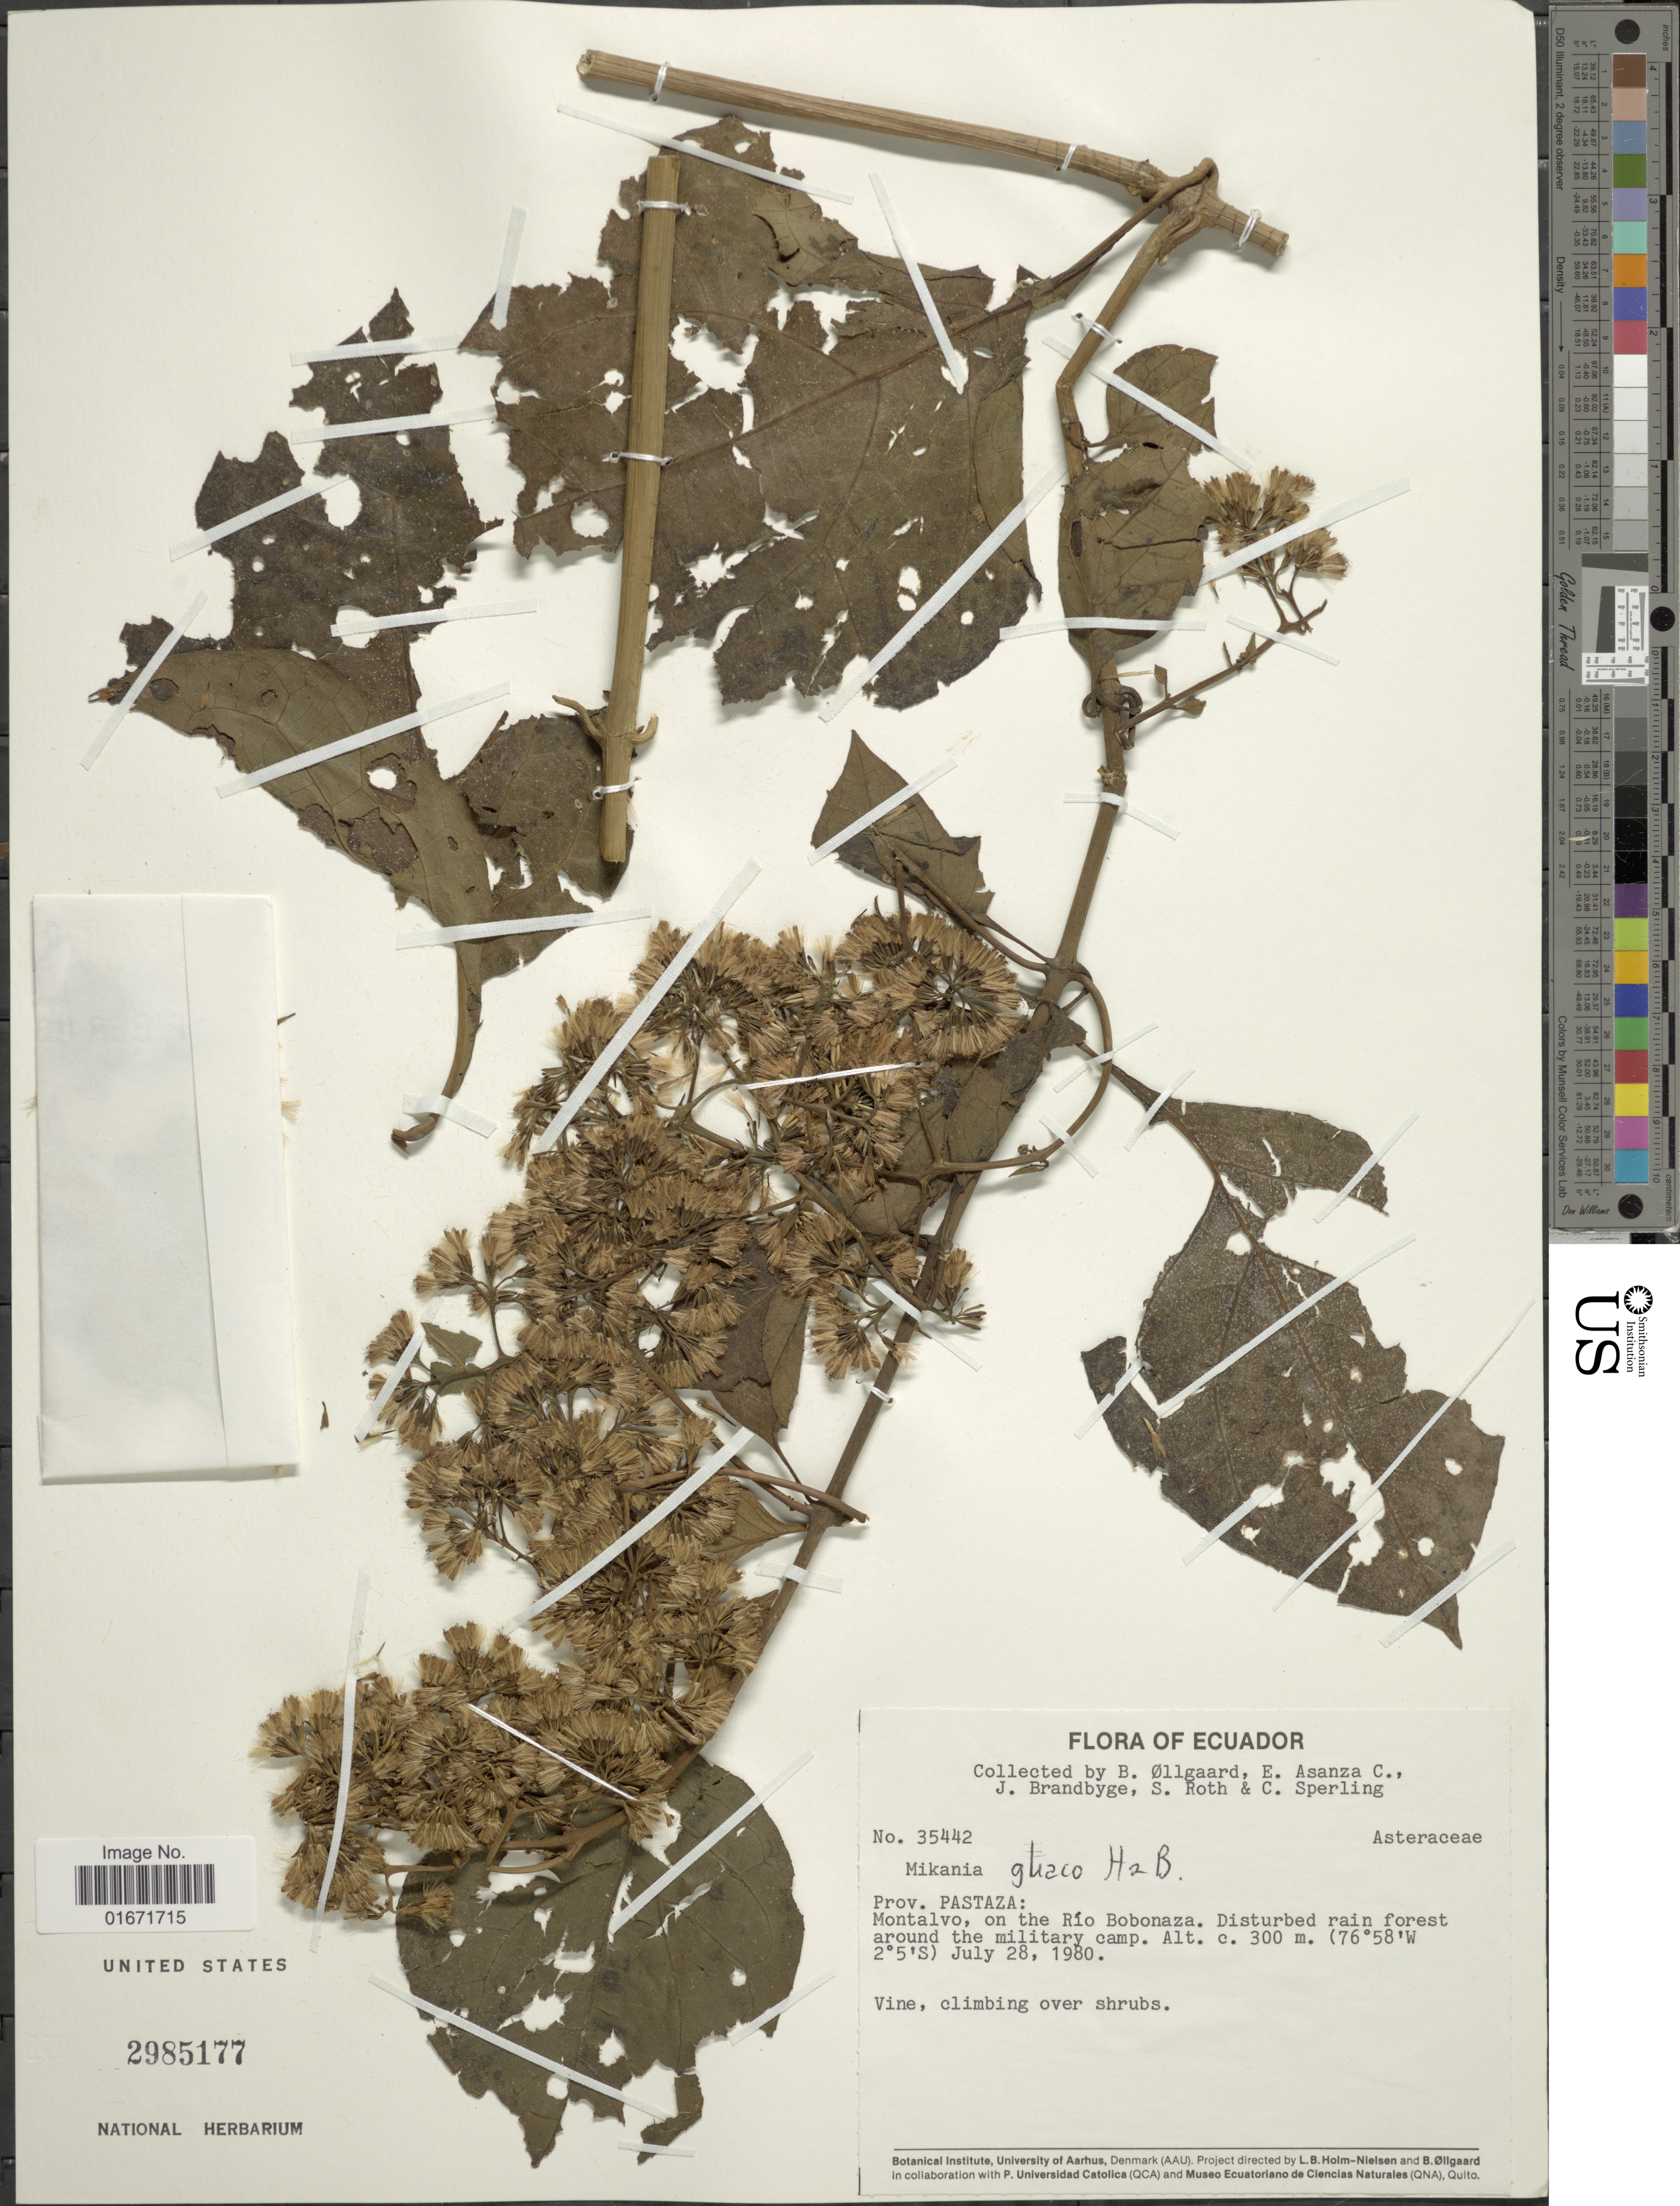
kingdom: Plantae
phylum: Tracheophyta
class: Magnoliopsida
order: Asterales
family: Asteraceae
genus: Mikania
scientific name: Mikania guaco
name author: Humb. & Bonpl.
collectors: B. Øllgaard, E. Asanza C., J. Brandbyge, S. Roth & C. Sperling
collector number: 35442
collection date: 1980-07-28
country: Ecuador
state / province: Pastaza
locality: Prov. Pastaza: Montalvo, on the Río Bobonaza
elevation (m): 300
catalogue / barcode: US 2985177